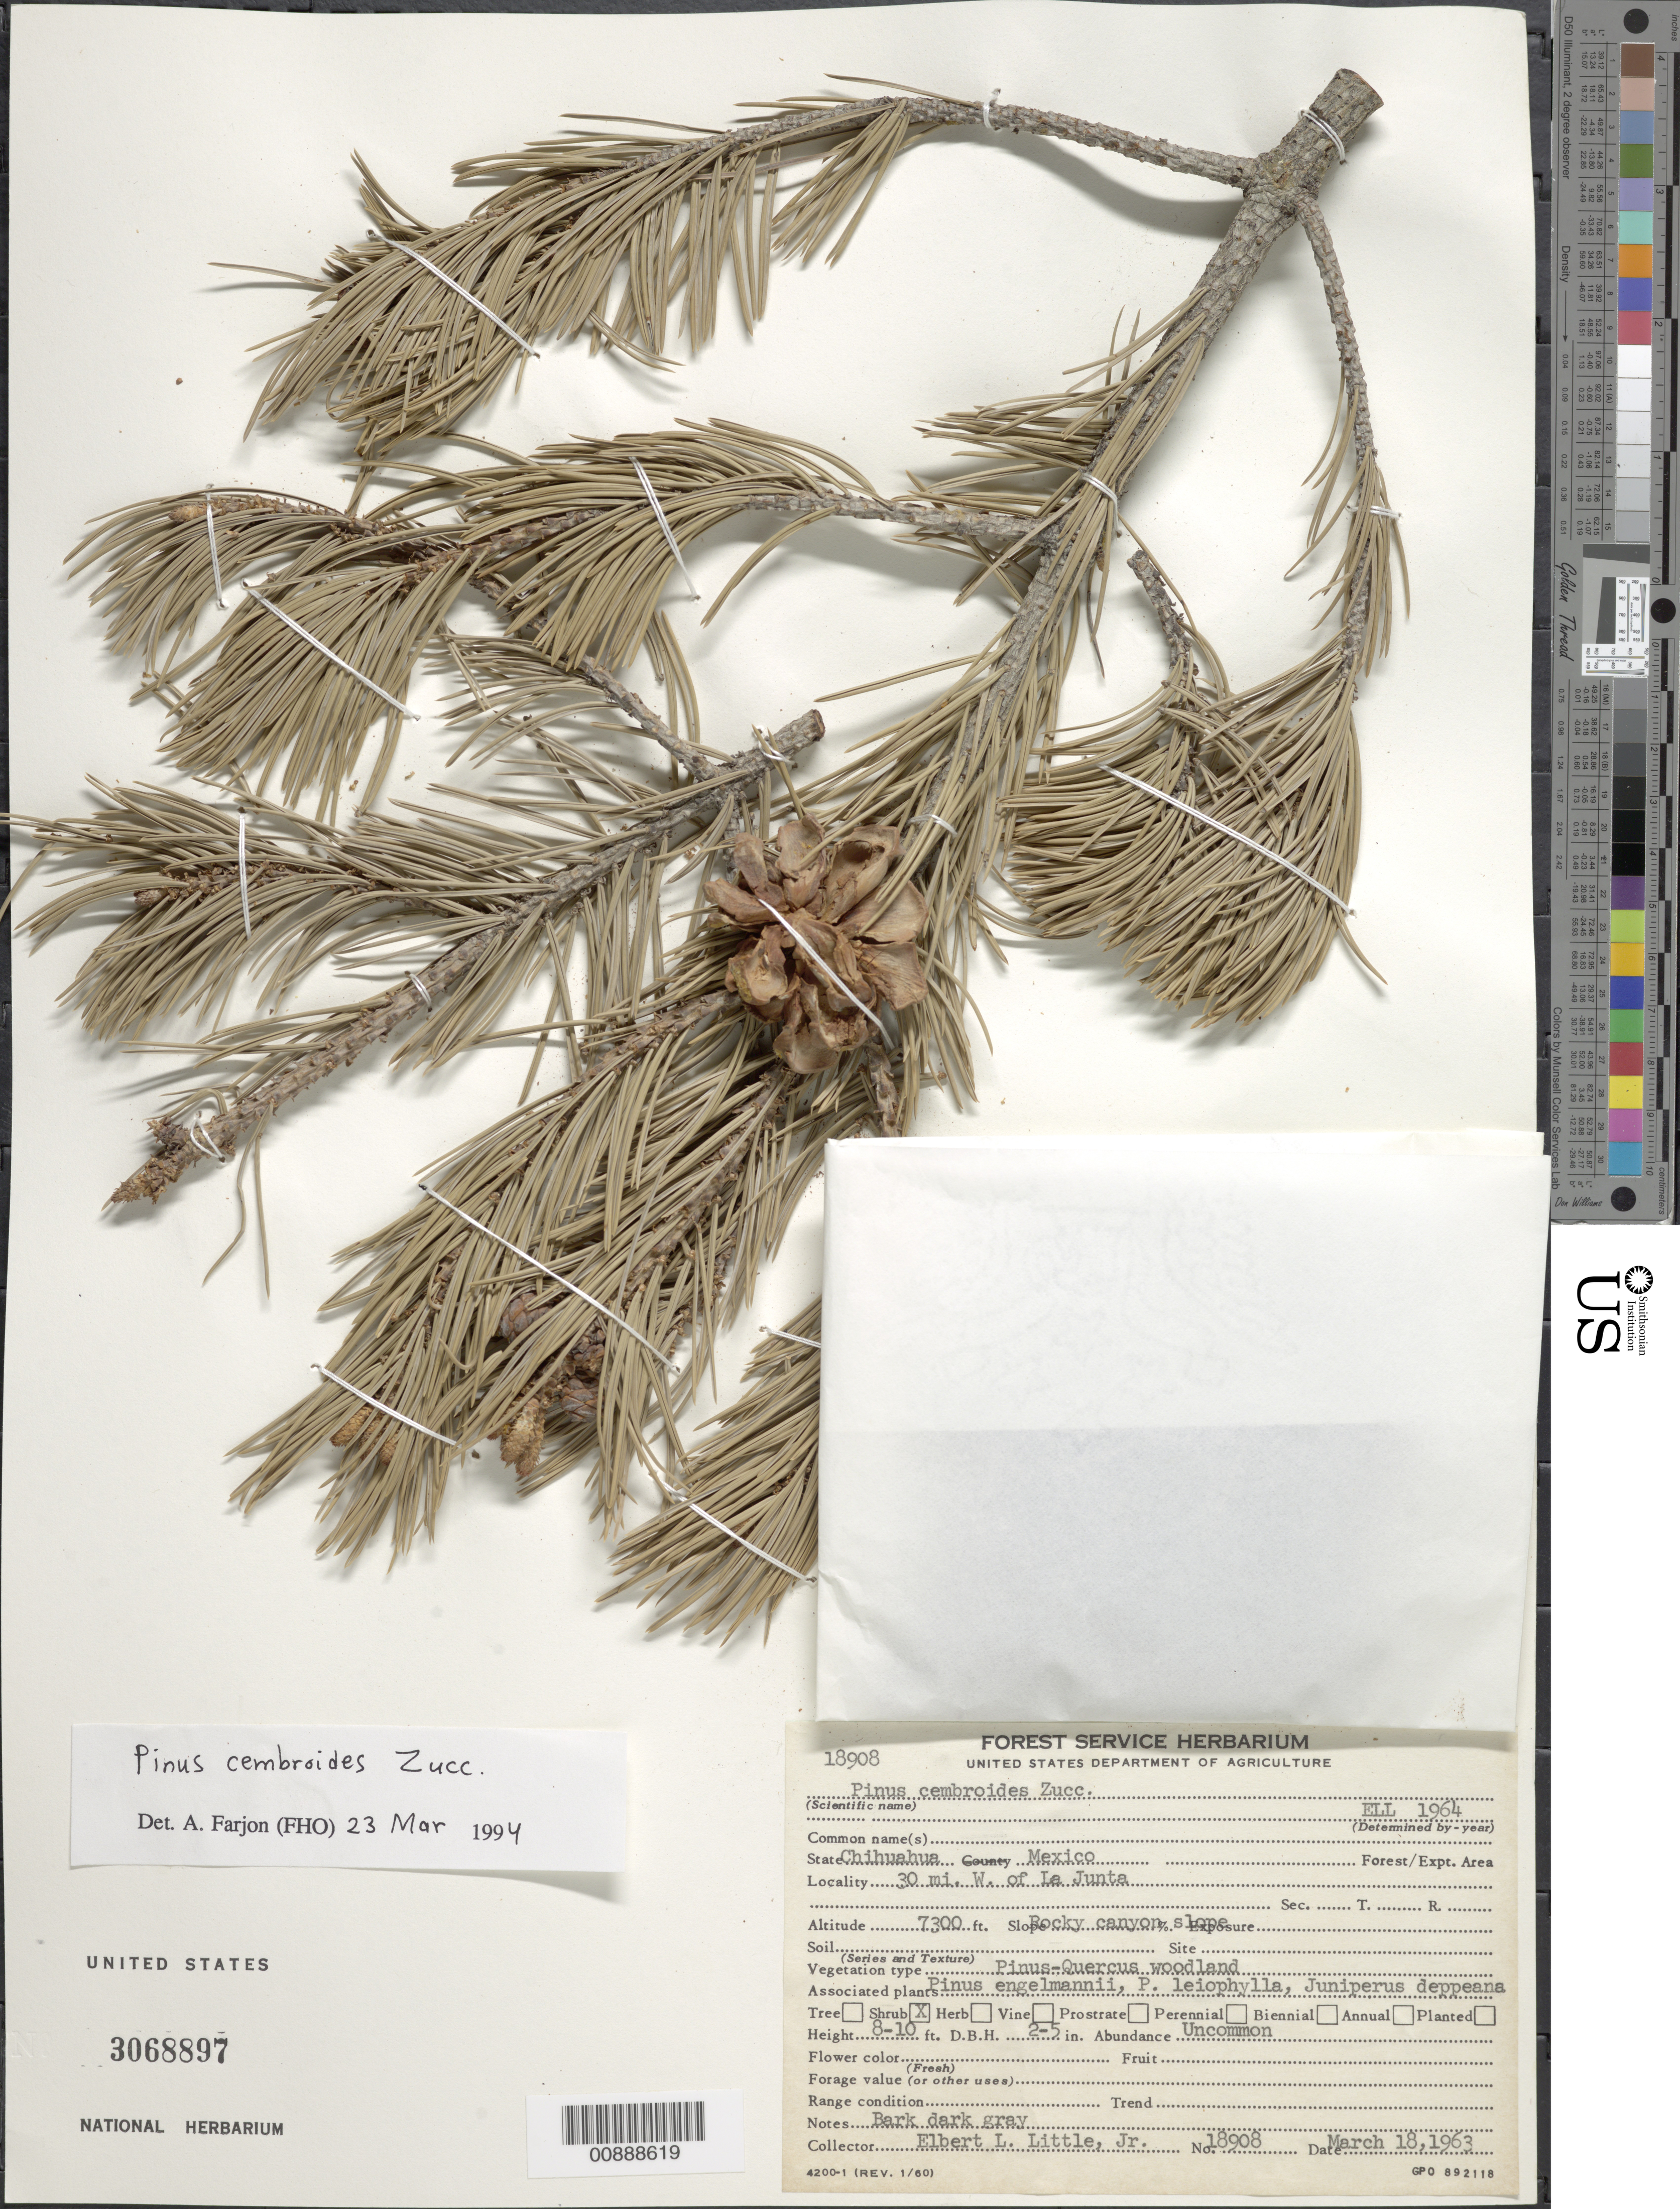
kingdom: Plantae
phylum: Tracheophyta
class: Pinopsida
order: Pinales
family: Pinaceae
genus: Pinus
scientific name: Pinus cembroides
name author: Zucc.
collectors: E. L. Little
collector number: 18908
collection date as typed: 18 Mar 1963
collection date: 1963-03-18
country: Mexico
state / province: Chihuahua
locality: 30 mi. W of La Junta, Chihuahua.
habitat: Pinus-Quercus woodland. Rocky canyon slope. Assoc. Pinus engelmannii. P. leiophylla, Juniperus deppeana.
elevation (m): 2225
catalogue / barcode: US 3068897